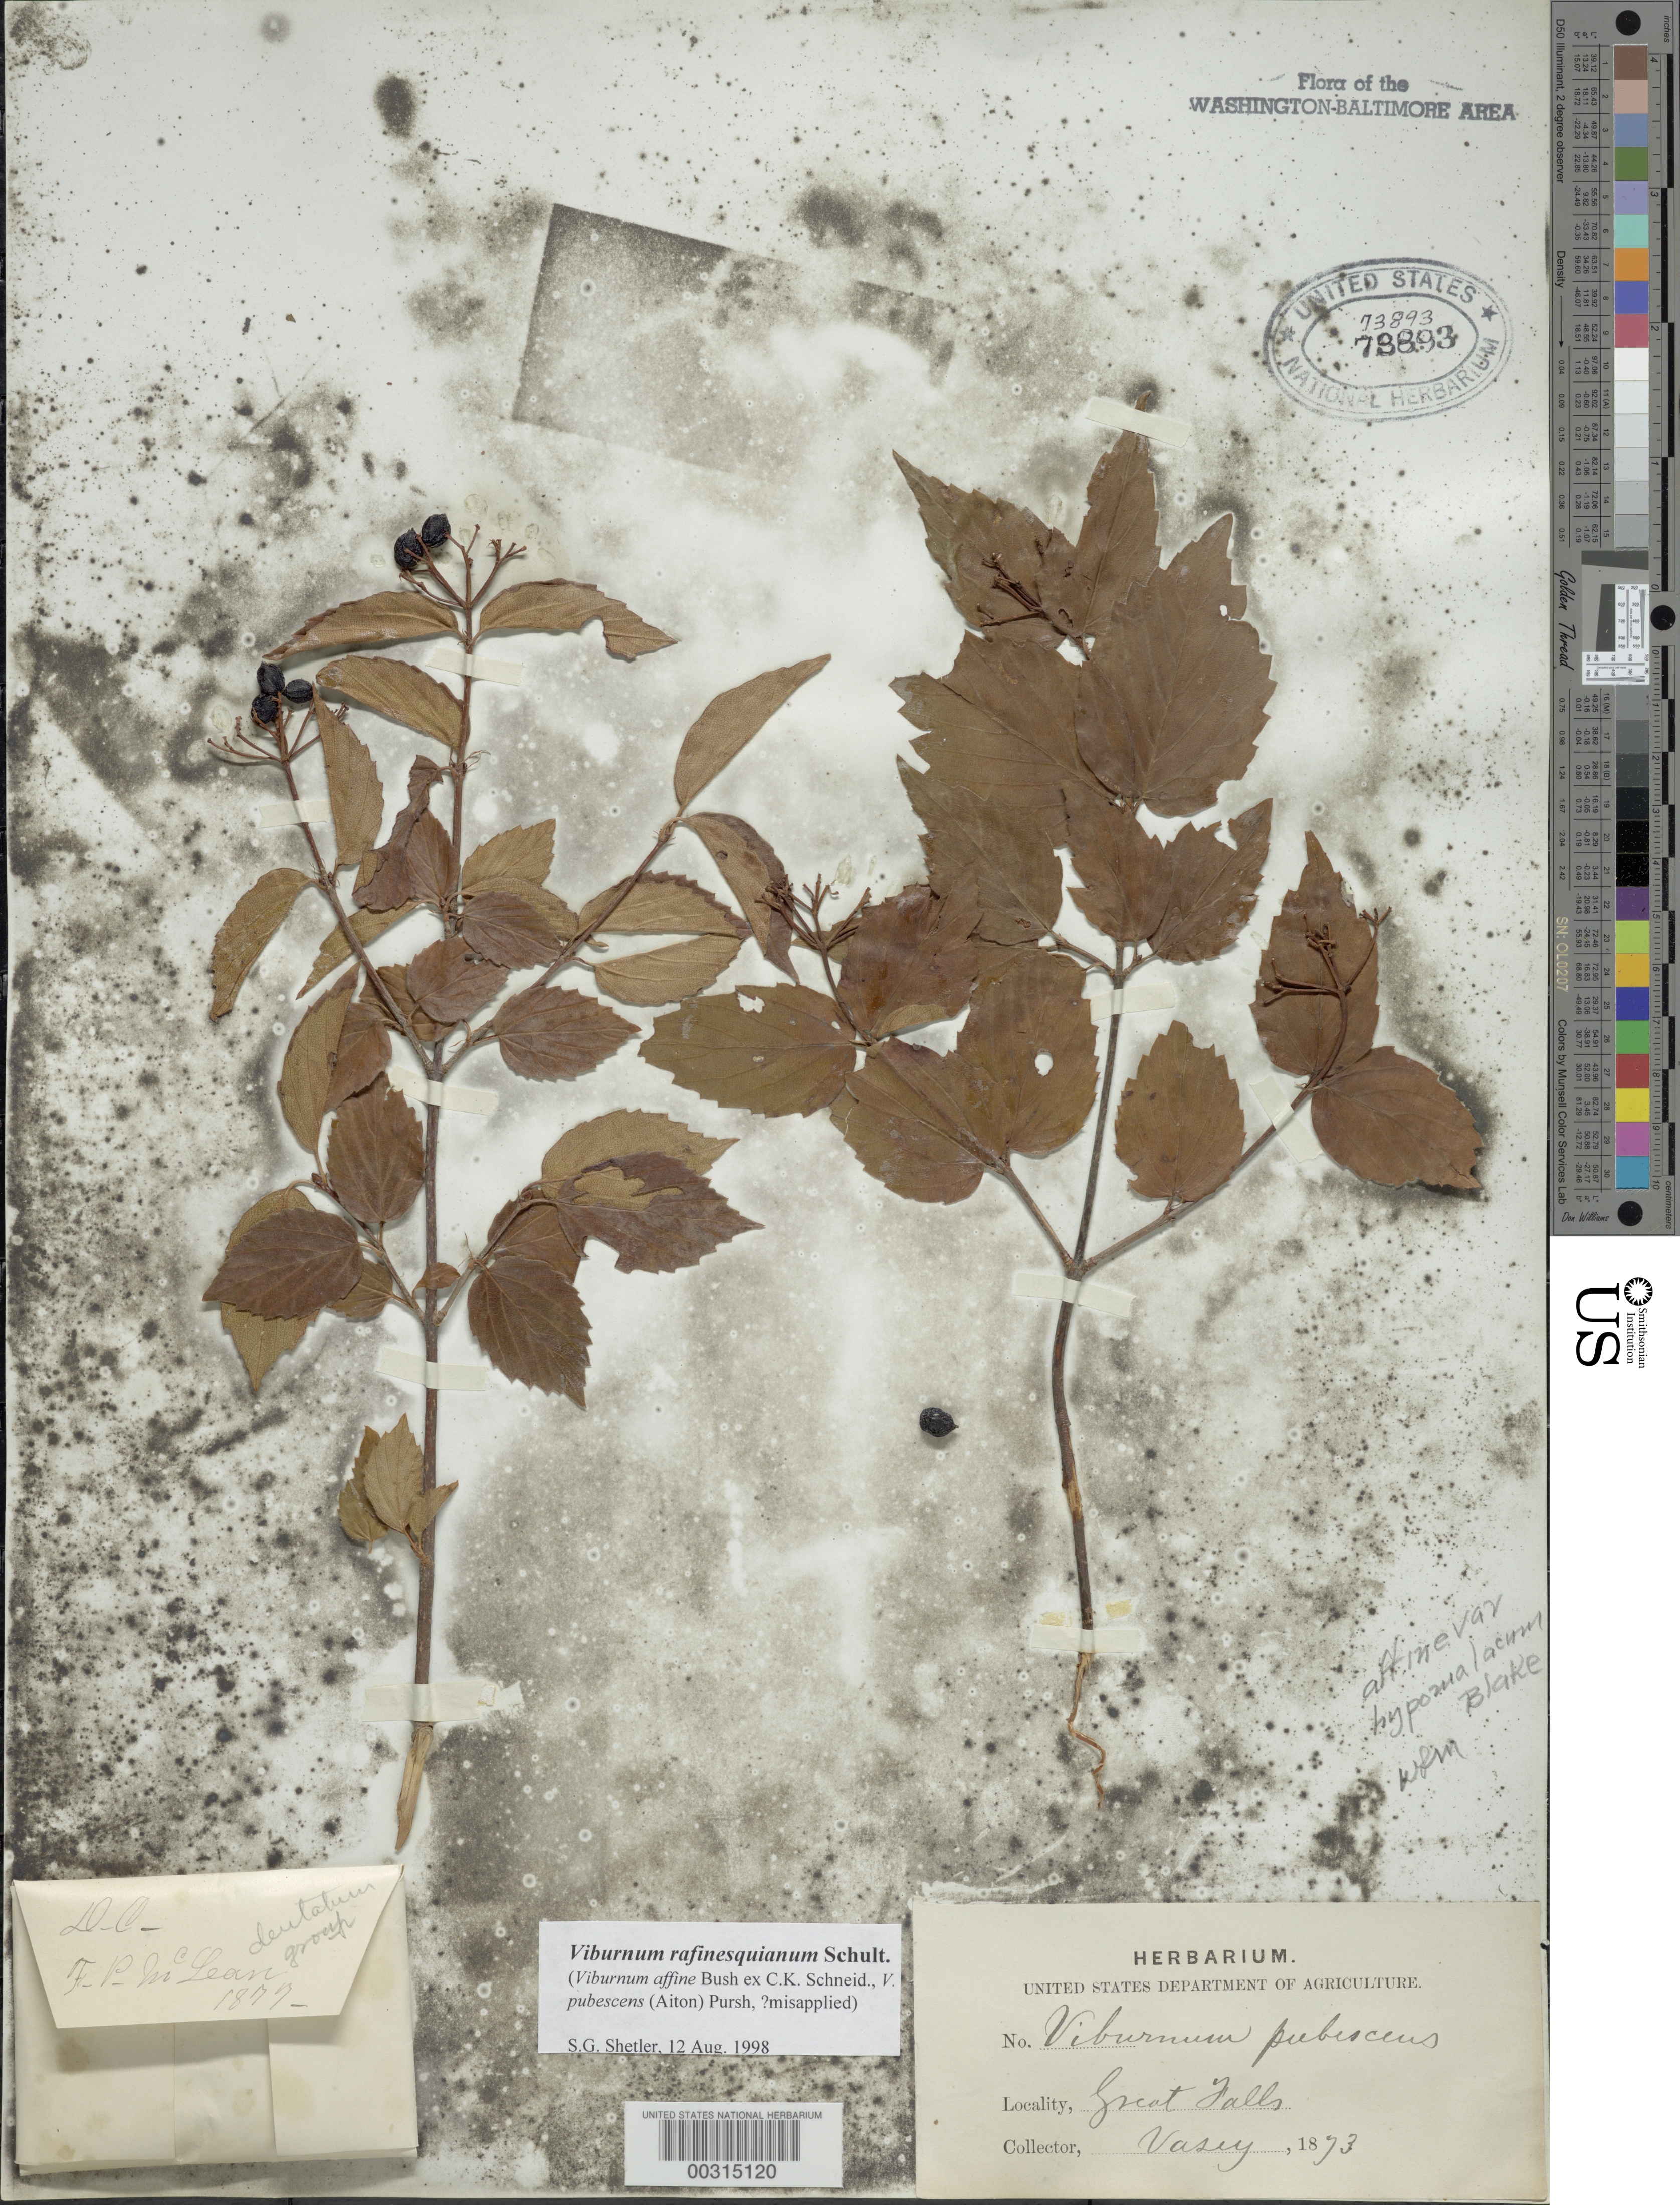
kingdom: Plantae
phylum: Tracheophyta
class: Magnoliopsida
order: Dipsacales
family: Viburnaceae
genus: Viburnum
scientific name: Viburnum rafinesqueanum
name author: Schult.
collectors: G. R. Vasey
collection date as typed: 1873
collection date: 1873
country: United States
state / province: Virginia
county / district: Fairfax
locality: Great Falls C. & O. Canal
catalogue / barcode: US 73893